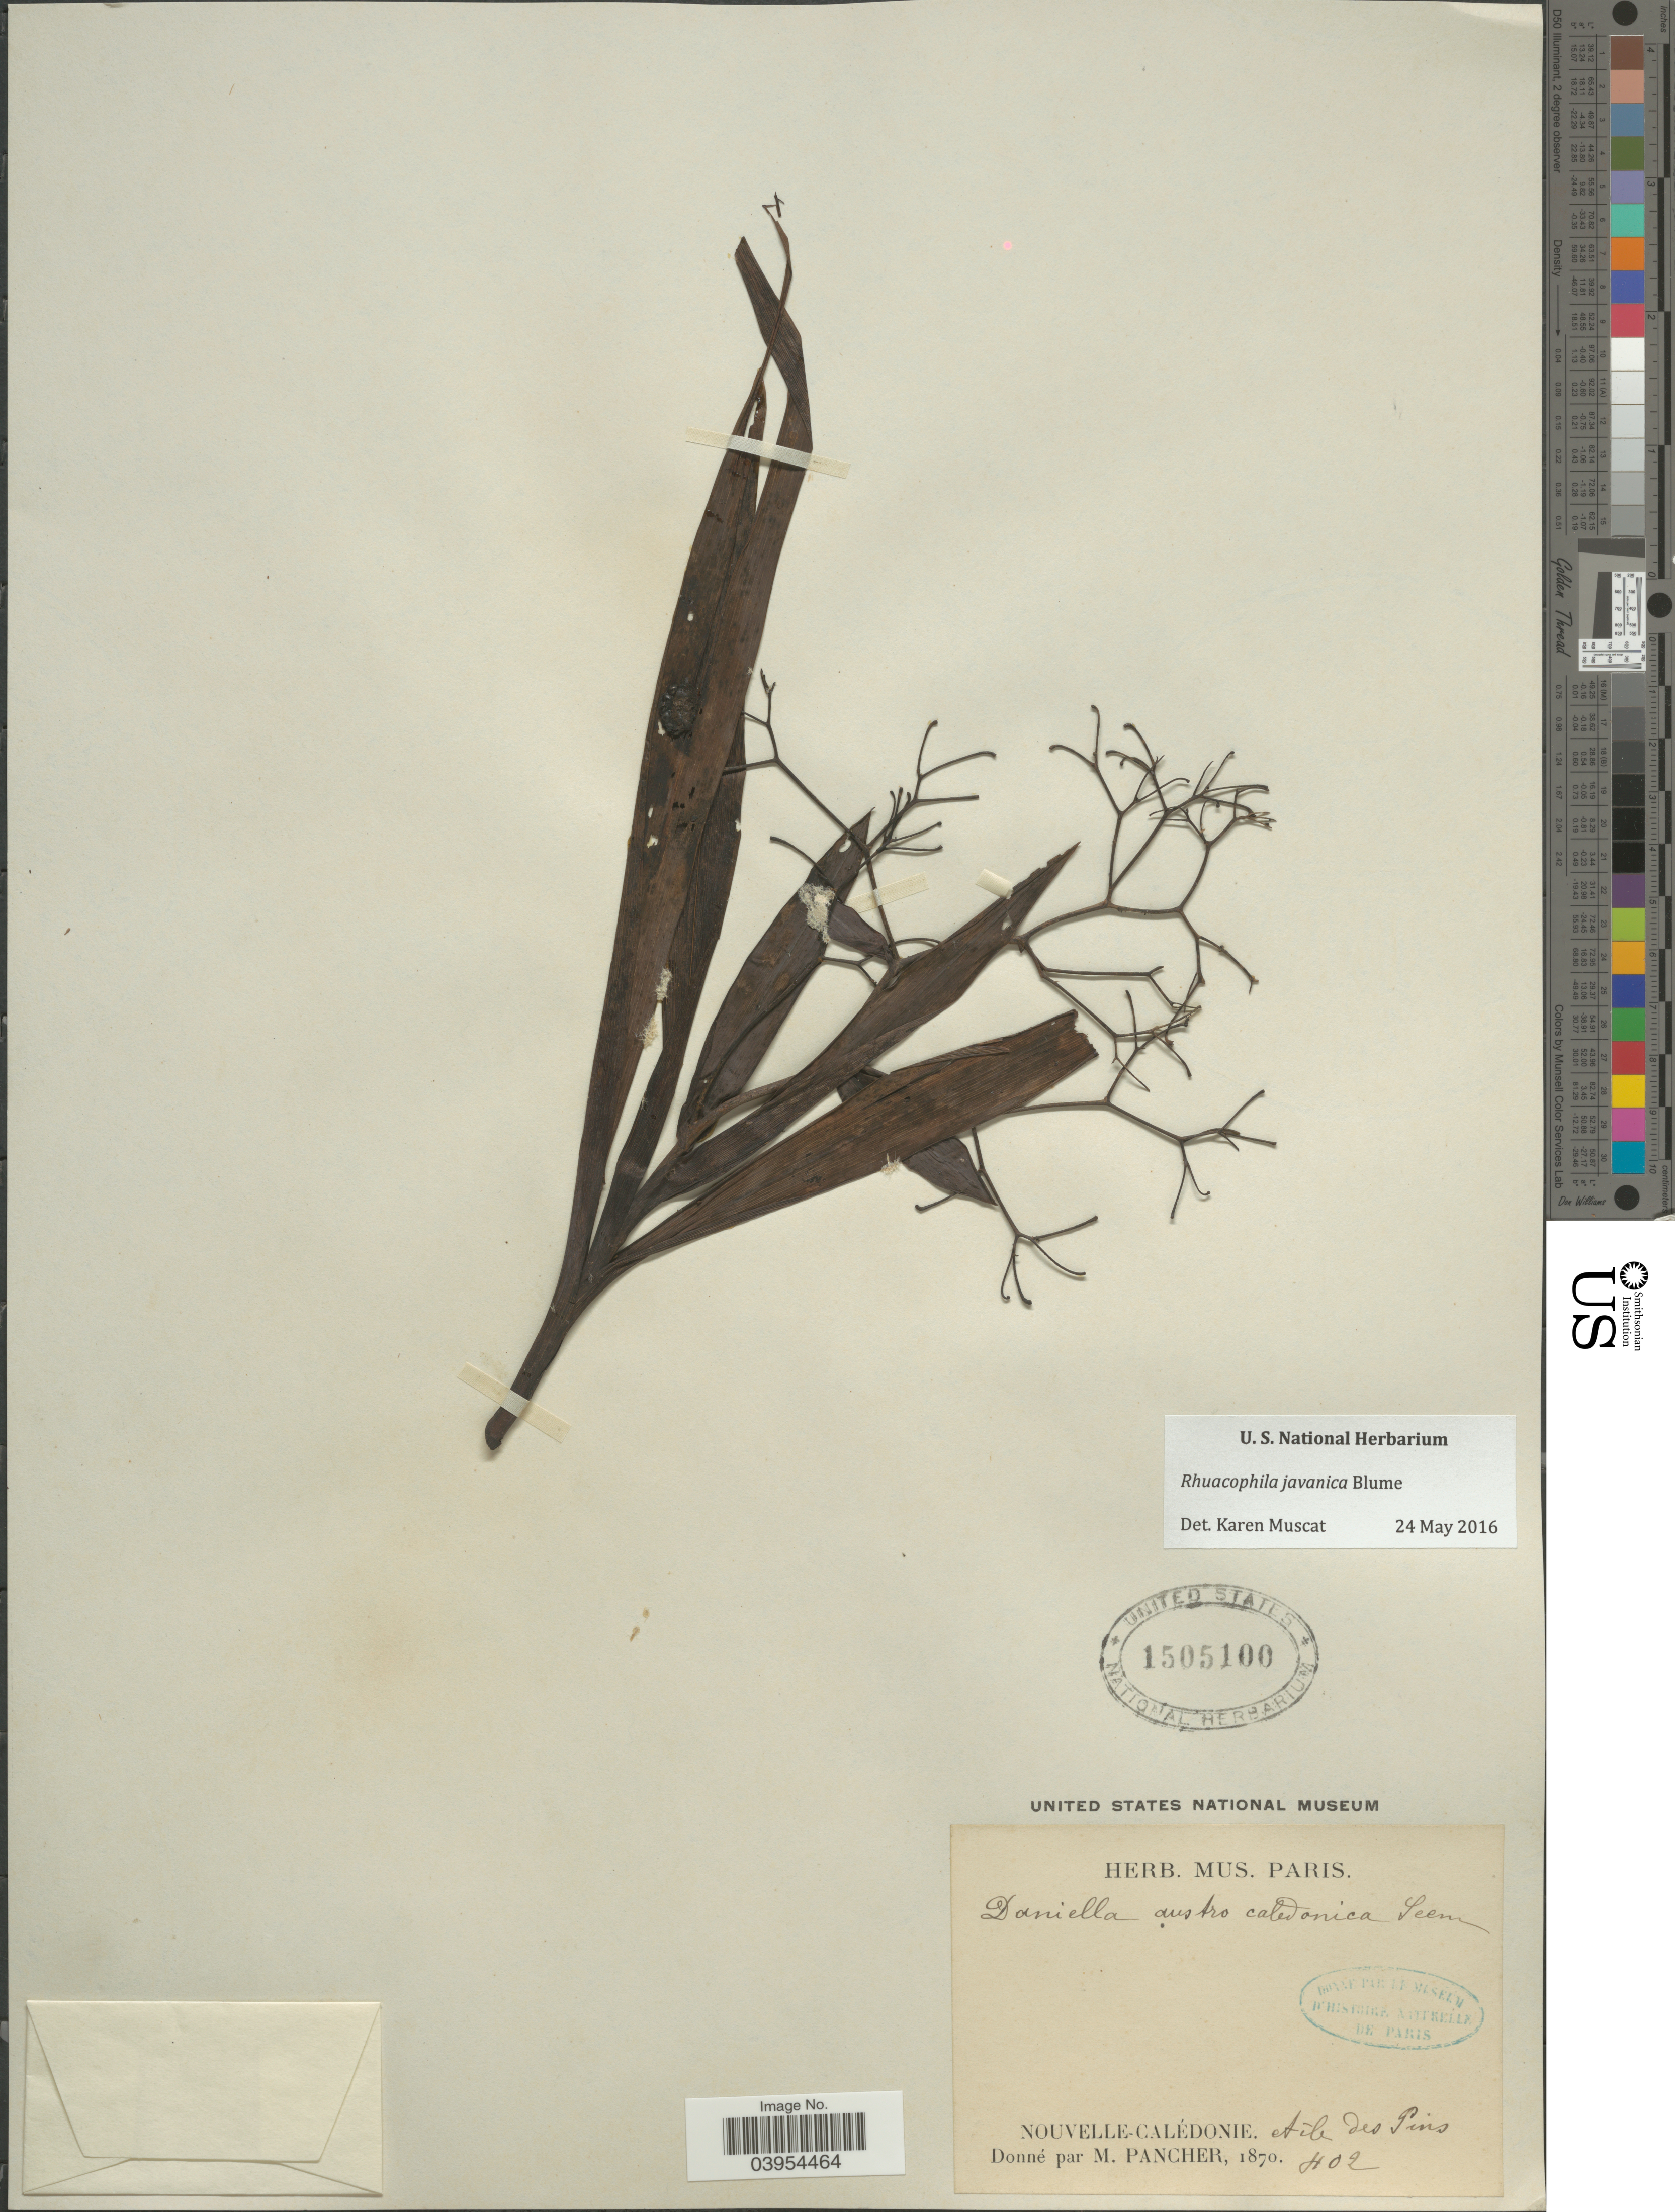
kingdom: Plantae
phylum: Tracheophyta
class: Liliopsida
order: Asparagales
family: Asphodelaceae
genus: Dianella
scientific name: Dianella javanica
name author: Blume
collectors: ex herb. Mus. Paris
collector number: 402?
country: New Caledonia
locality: Nouvelle-Calédonie. Aib des Pins.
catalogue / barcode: US 1505100